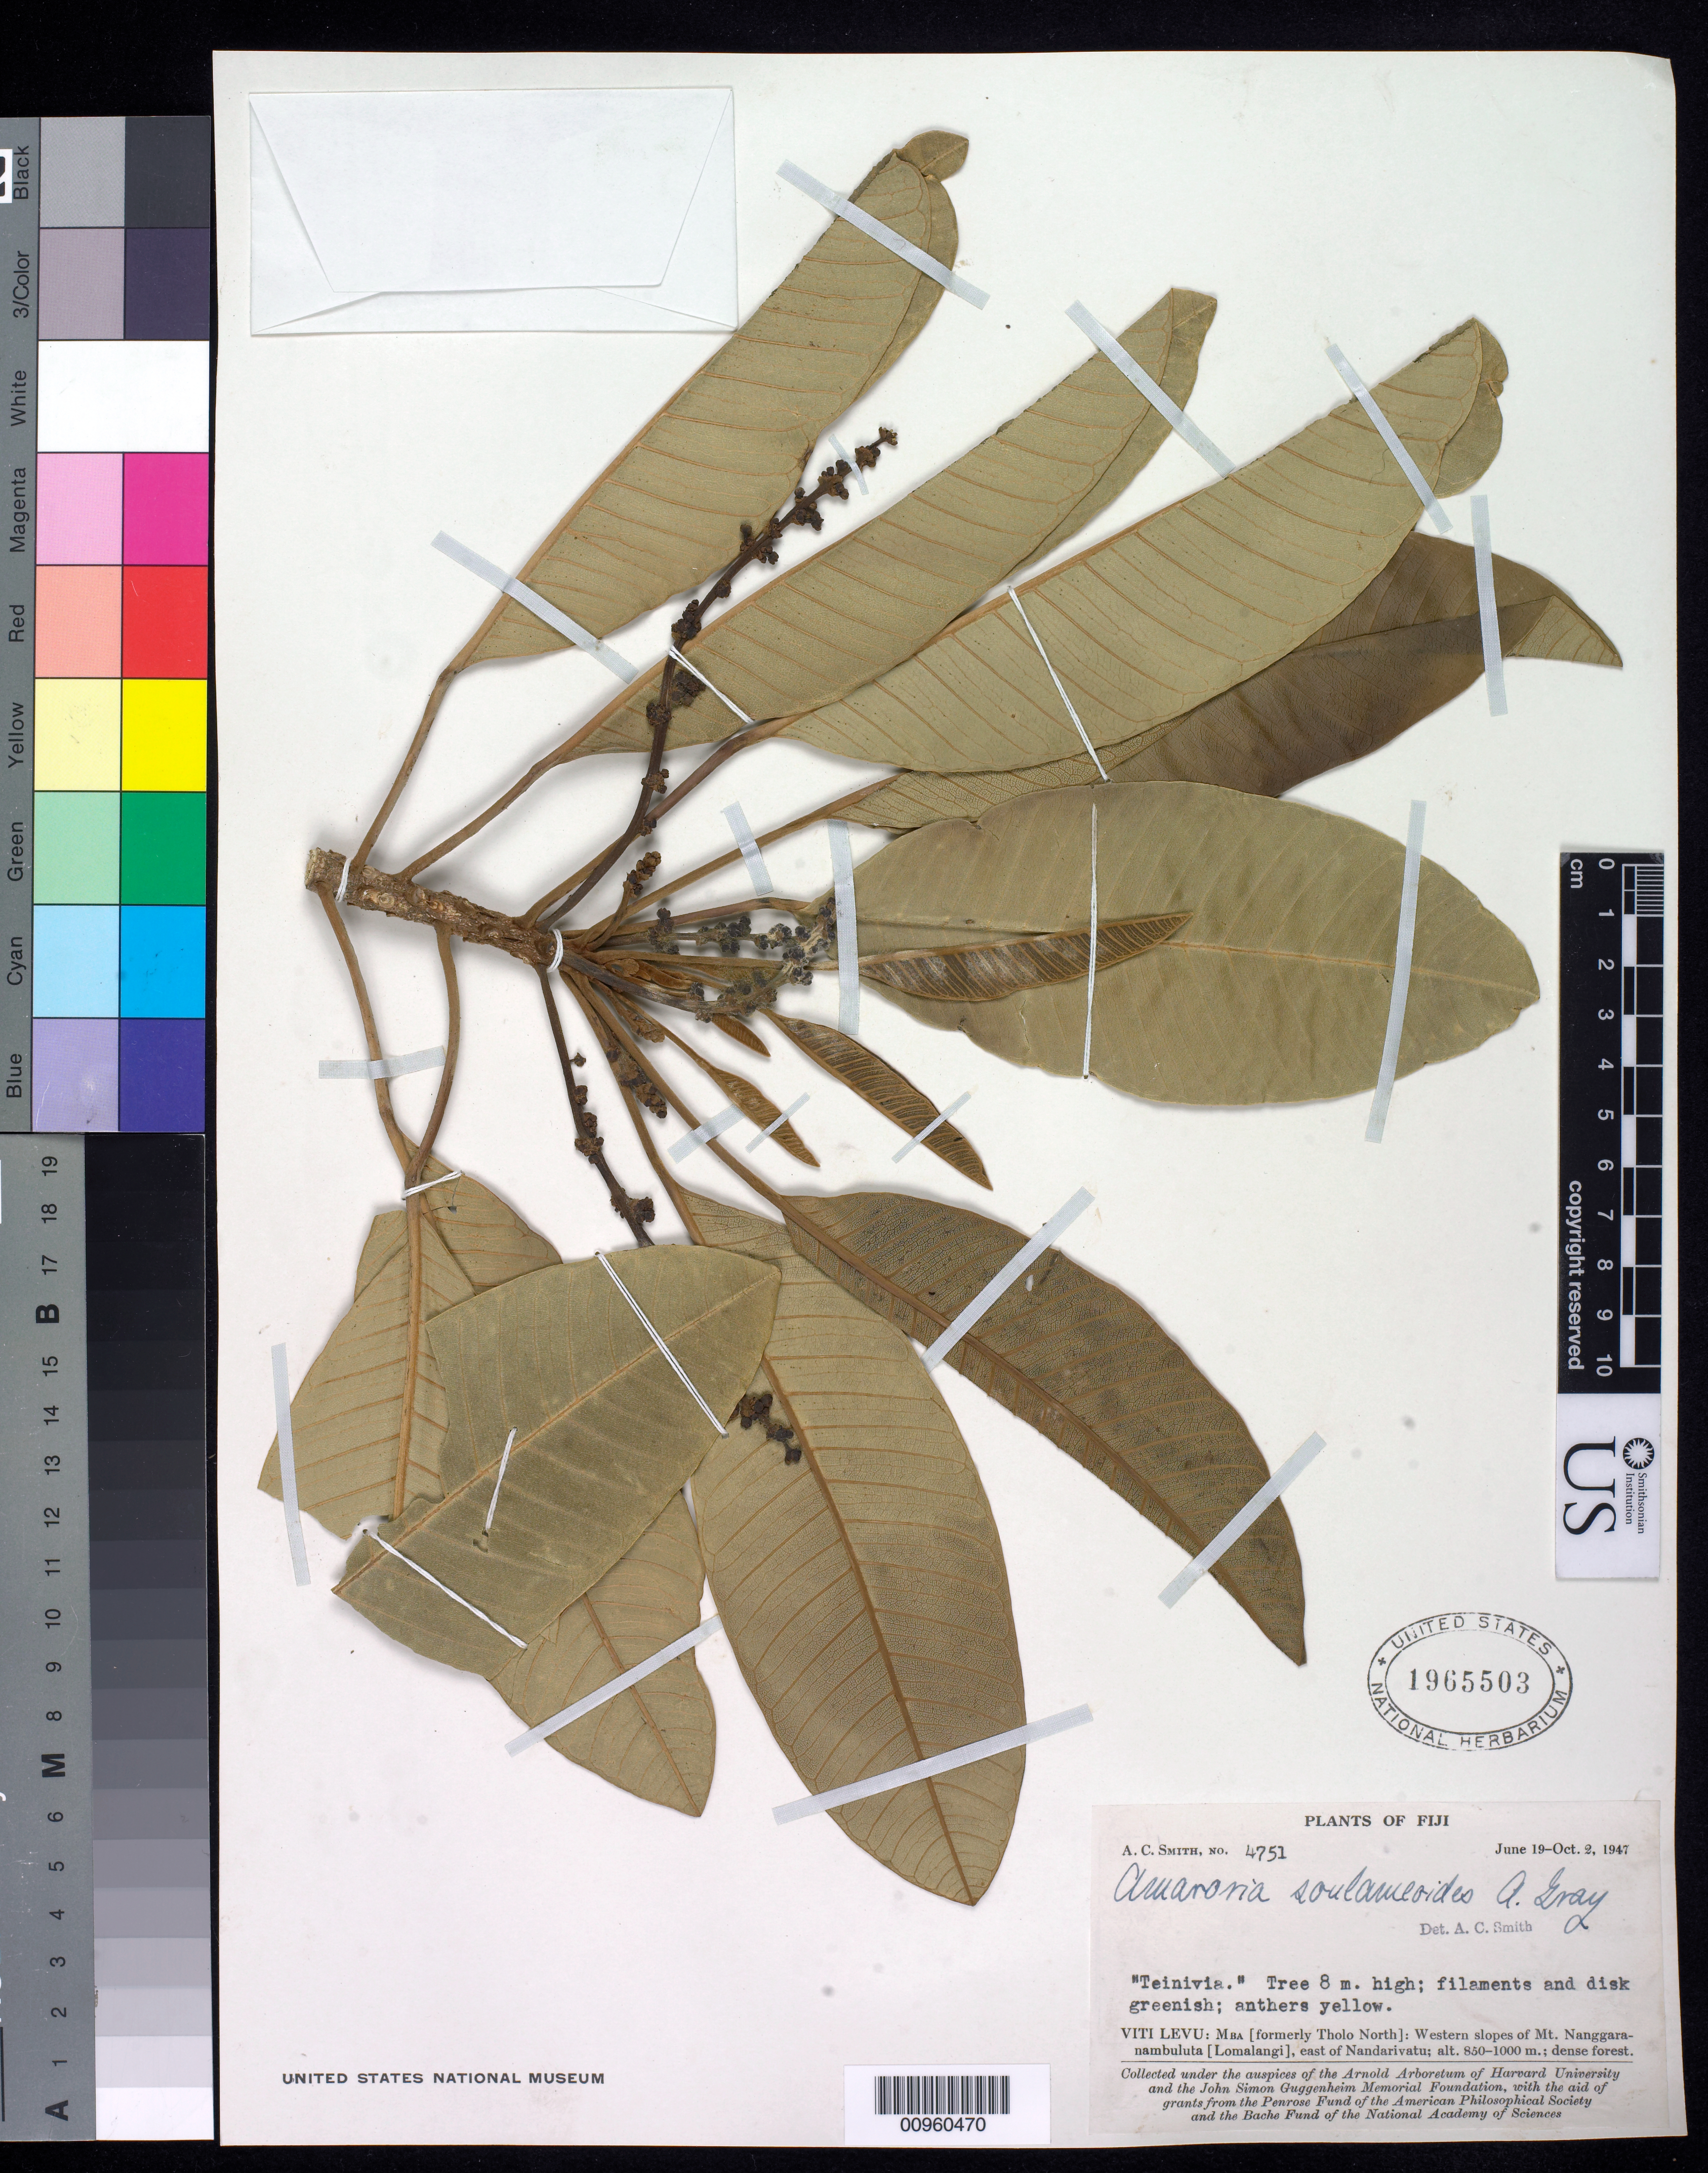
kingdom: Plantae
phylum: Tracheophyta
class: Magnoliopsida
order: Sapindales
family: Simaroubaceae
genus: Soulamea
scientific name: Soulamea soulameoides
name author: (A. Gray) Noot.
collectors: C. A. Smith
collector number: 4751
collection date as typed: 19 Jun 1947 to 02 Oct 1947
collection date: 1947-06-19/1947-10-02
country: Fiji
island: Viti Levu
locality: Fiji, MBA, Western slope Mt. Nanggaranambuluta (Lomalangi) E of nandarivatu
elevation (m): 850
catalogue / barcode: US 1965503